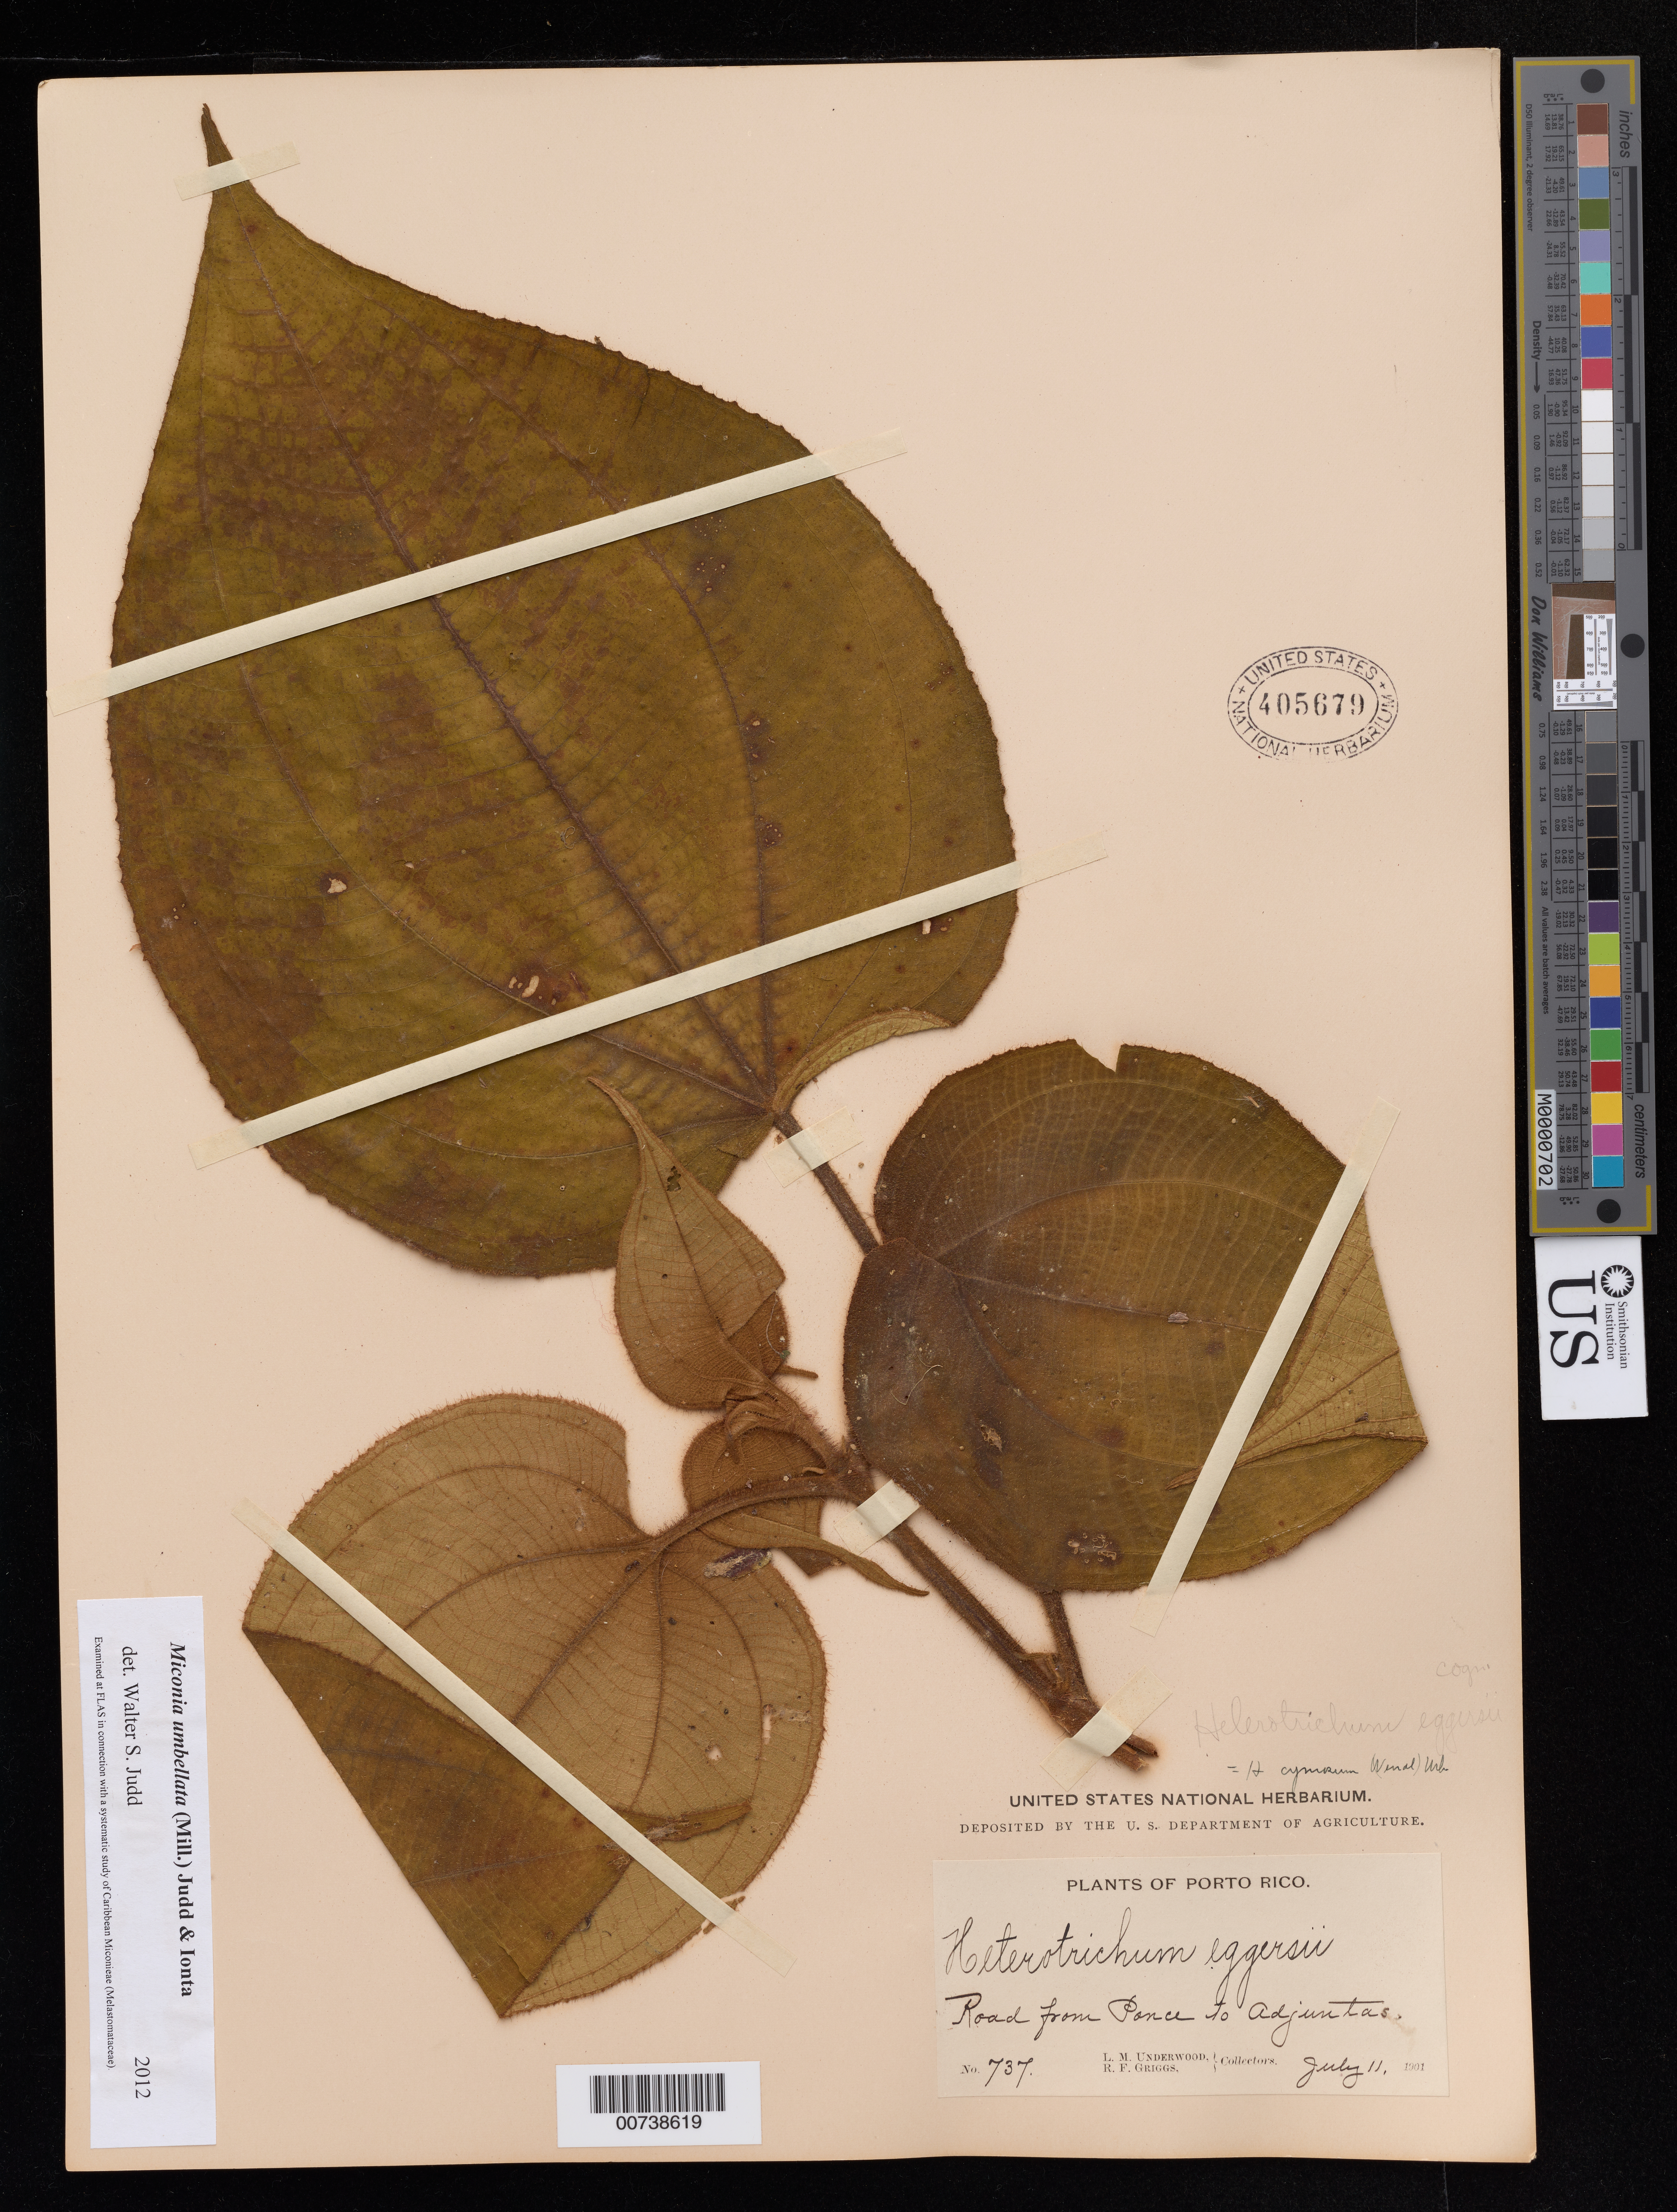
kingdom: Plantae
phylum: Tracheophyta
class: Magnoliopsida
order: Myrtales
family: Melastomataceae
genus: Miconia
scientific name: Miconia umbellata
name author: (Mill.) Judd & Ionta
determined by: Judd, Walter S.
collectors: L. M. Underwood & R. F. Griggs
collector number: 737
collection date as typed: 11 Jul 1901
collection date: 1901-07-11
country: Puerto Rico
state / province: Adjuntas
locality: Road from Ponce to Adjuntas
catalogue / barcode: US 405679